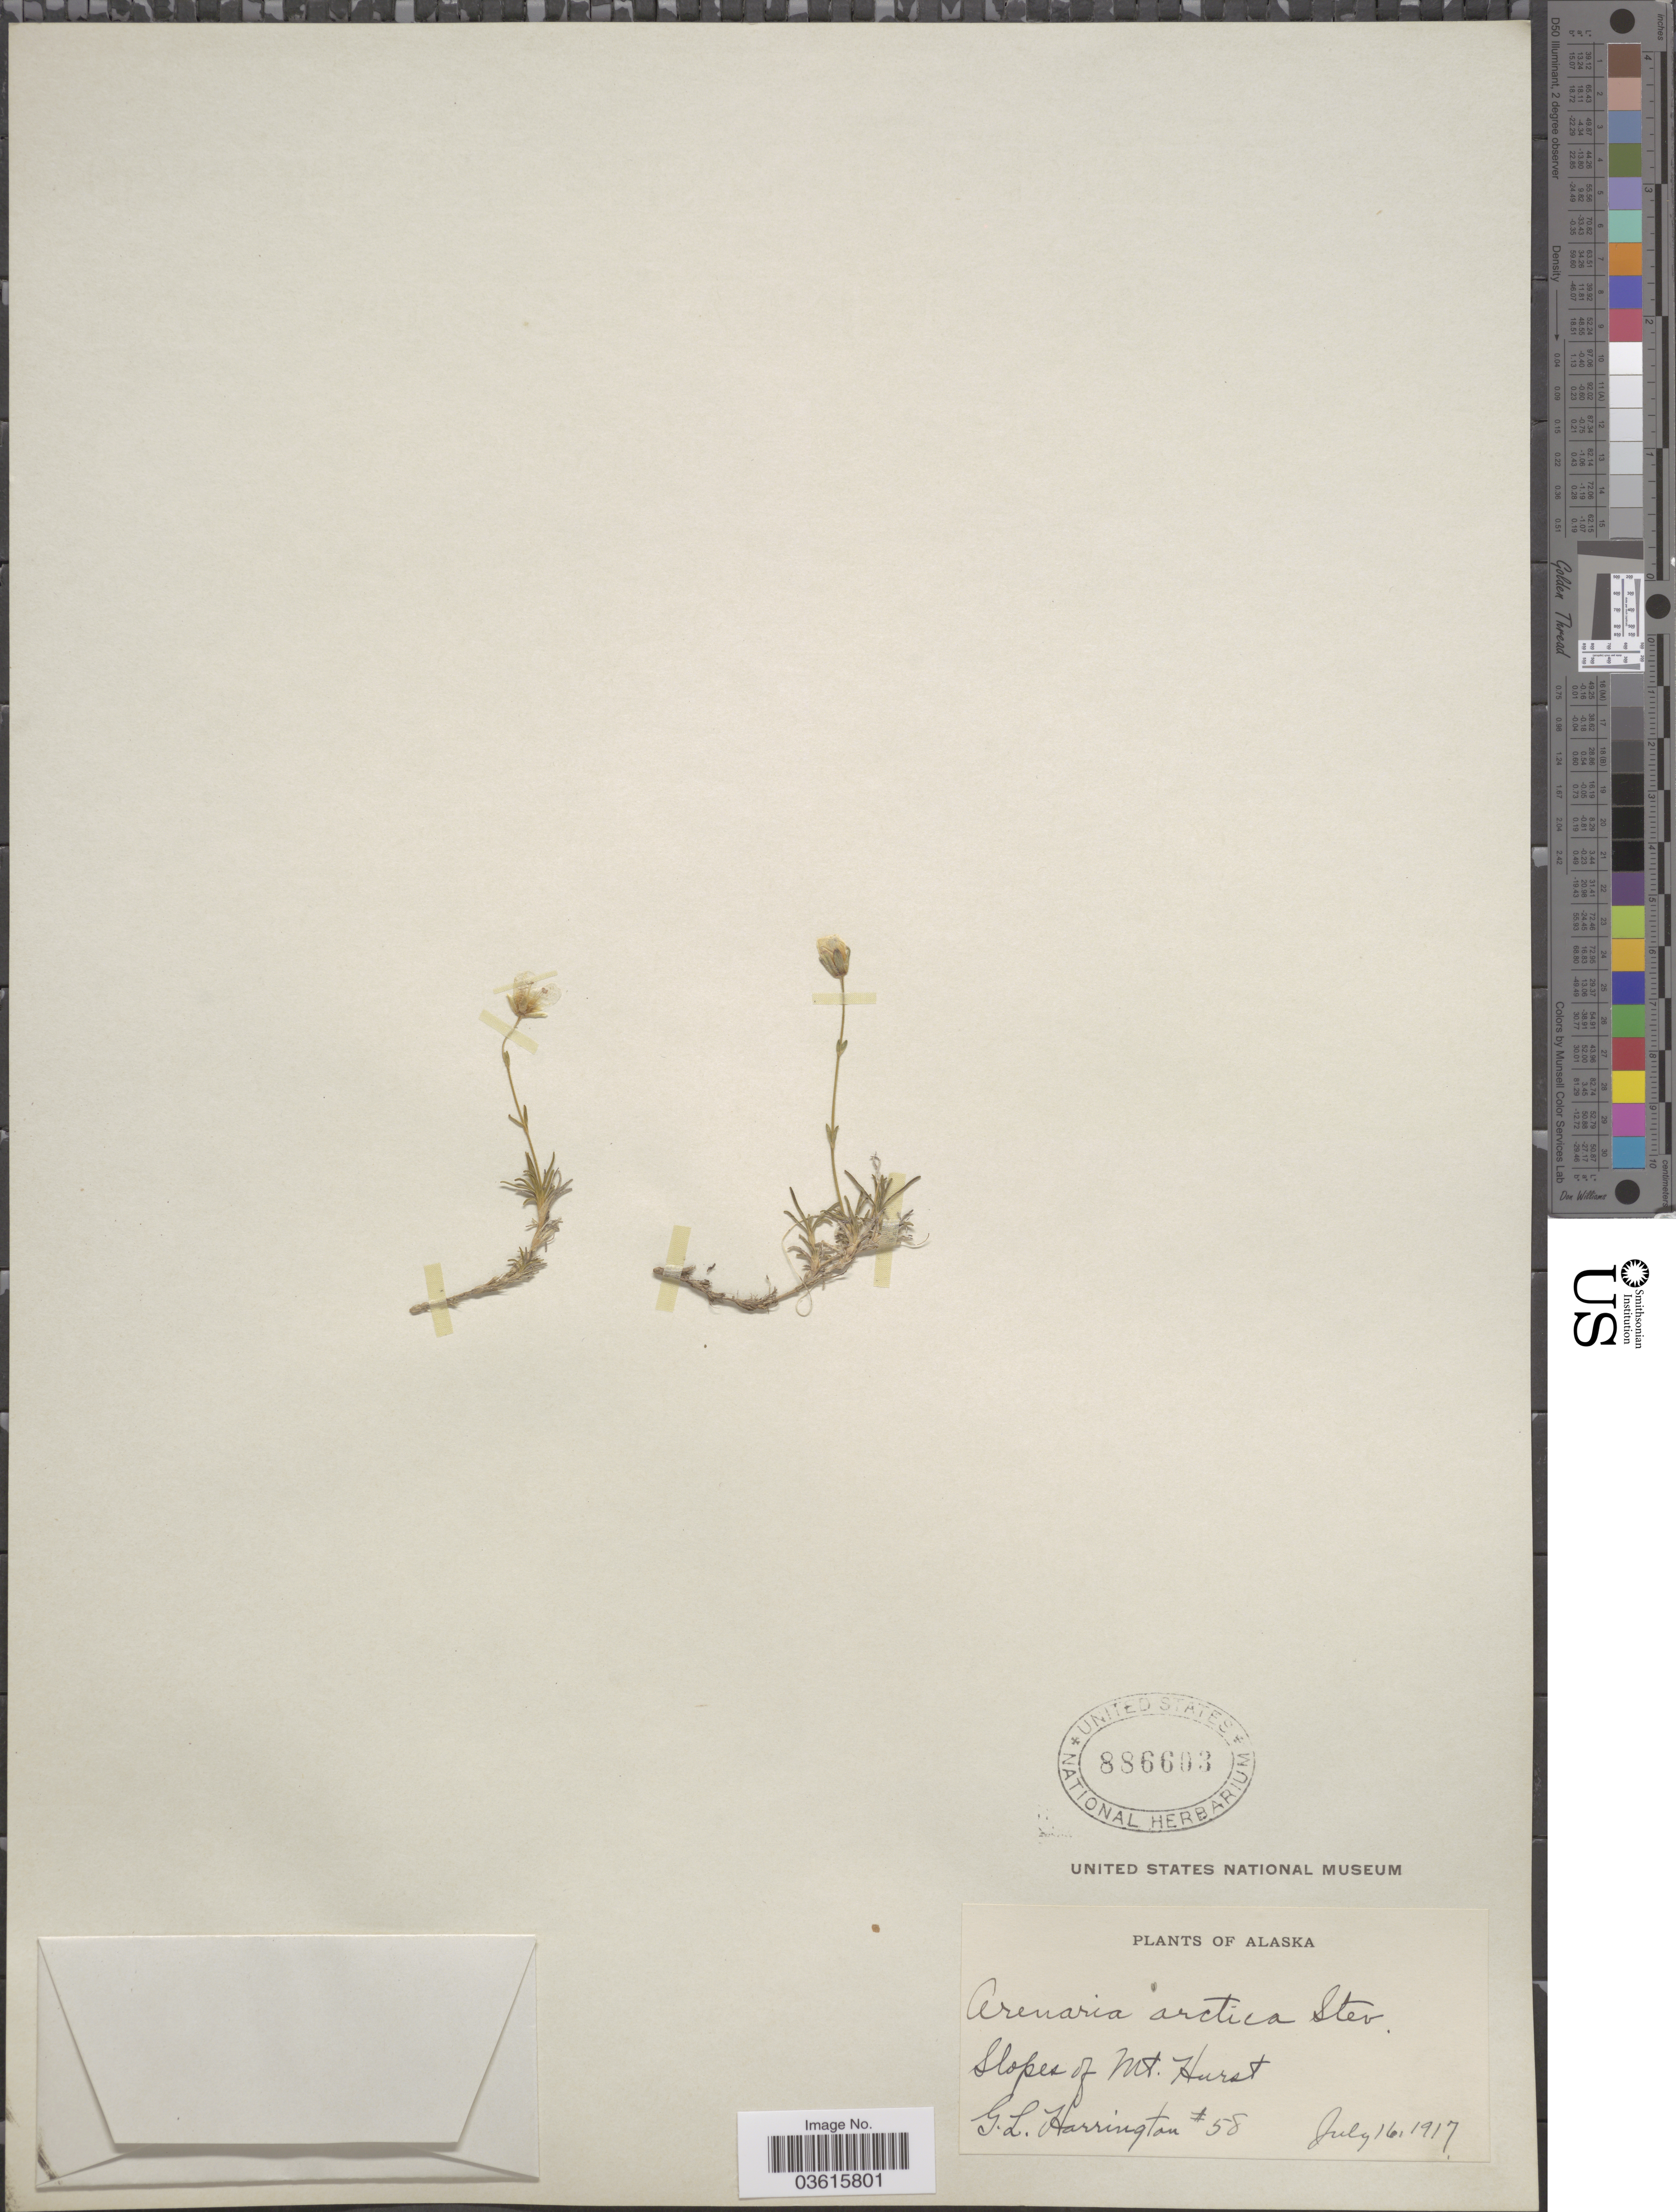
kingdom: Plantae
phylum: Tracheophyta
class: Magnoliopsida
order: Caryophyllales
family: Caryophyllaceae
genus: Cherleria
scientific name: Cherleria arctica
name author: (Steven ex Ser.) A.J. Moore & Dillenb.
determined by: Strong, M. T., (US), Smithsonian Institution - National Museum of Natural History (UNITED STATES)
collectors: G. Harrington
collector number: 58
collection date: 1917-07-16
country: United States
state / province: Alaska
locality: Slopes of Mt. Hurst.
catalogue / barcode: US 886603